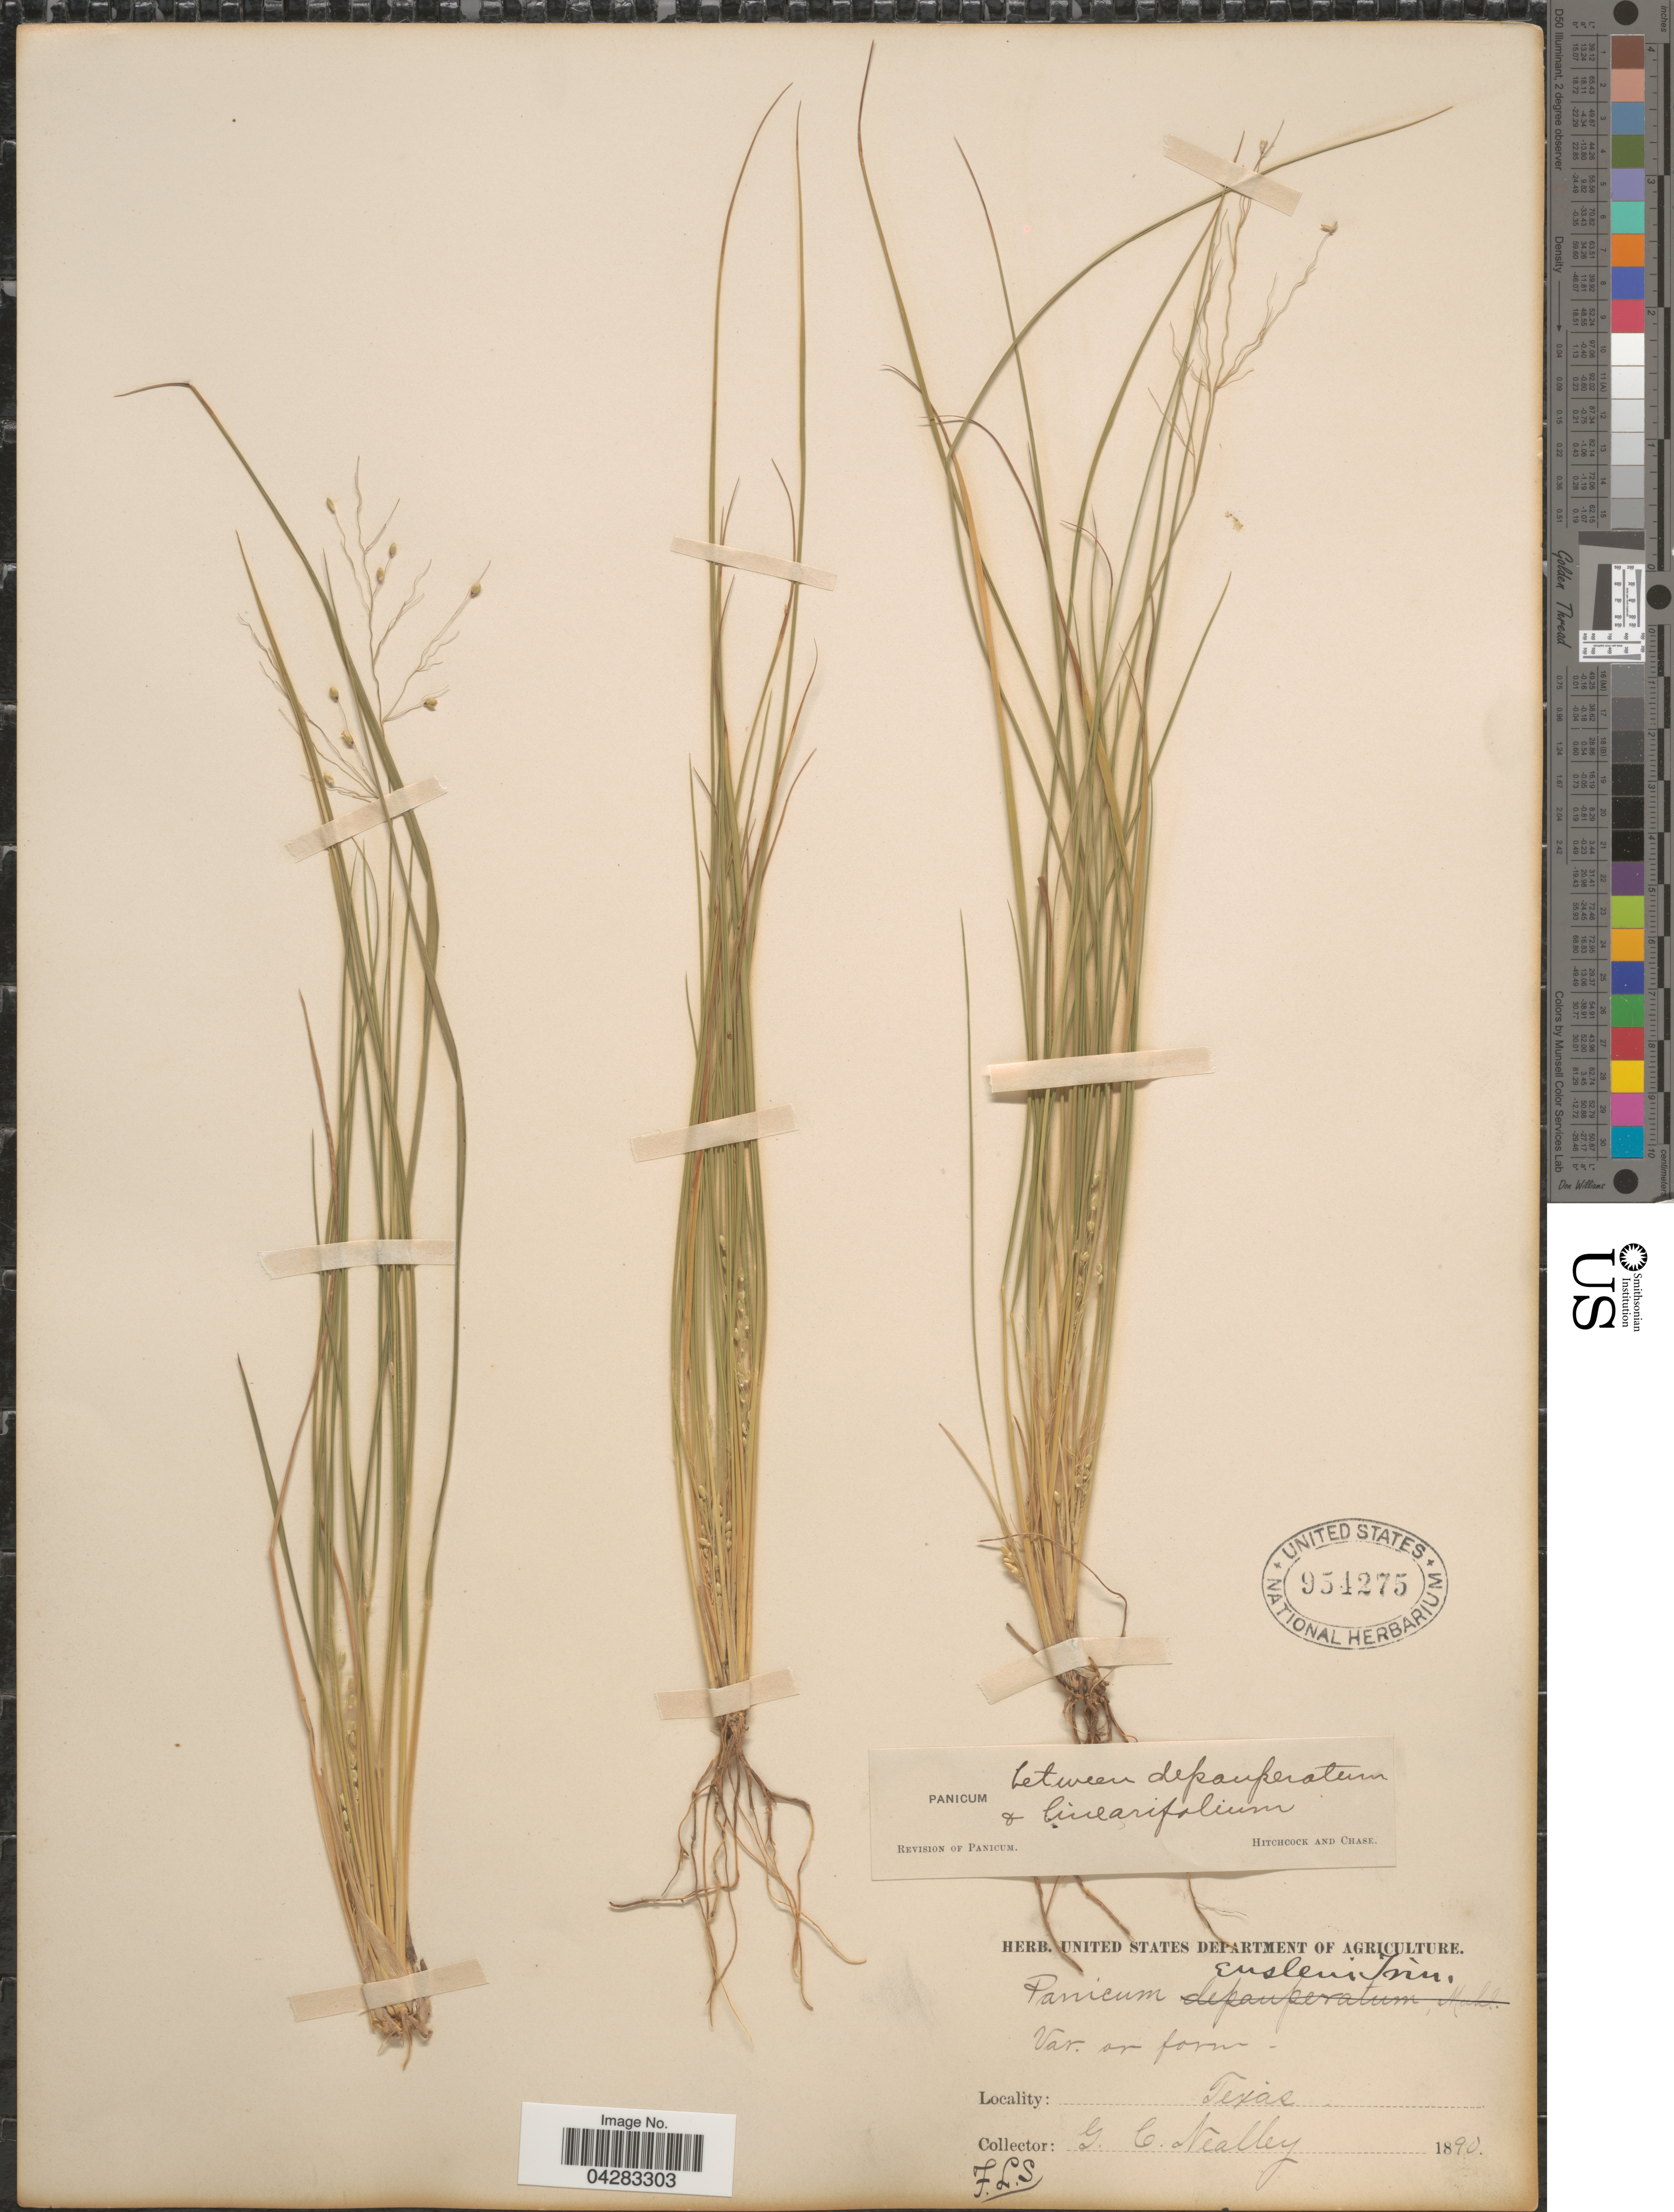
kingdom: Plantae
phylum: Tracheophyta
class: Liliopsida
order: Poales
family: Poaceae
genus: Dichanthelium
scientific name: Dichanthelium linearifolium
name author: (Scribn.) Gould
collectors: G. C. Nealley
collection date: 1890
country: United States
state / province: Texas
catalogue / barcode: US 954275